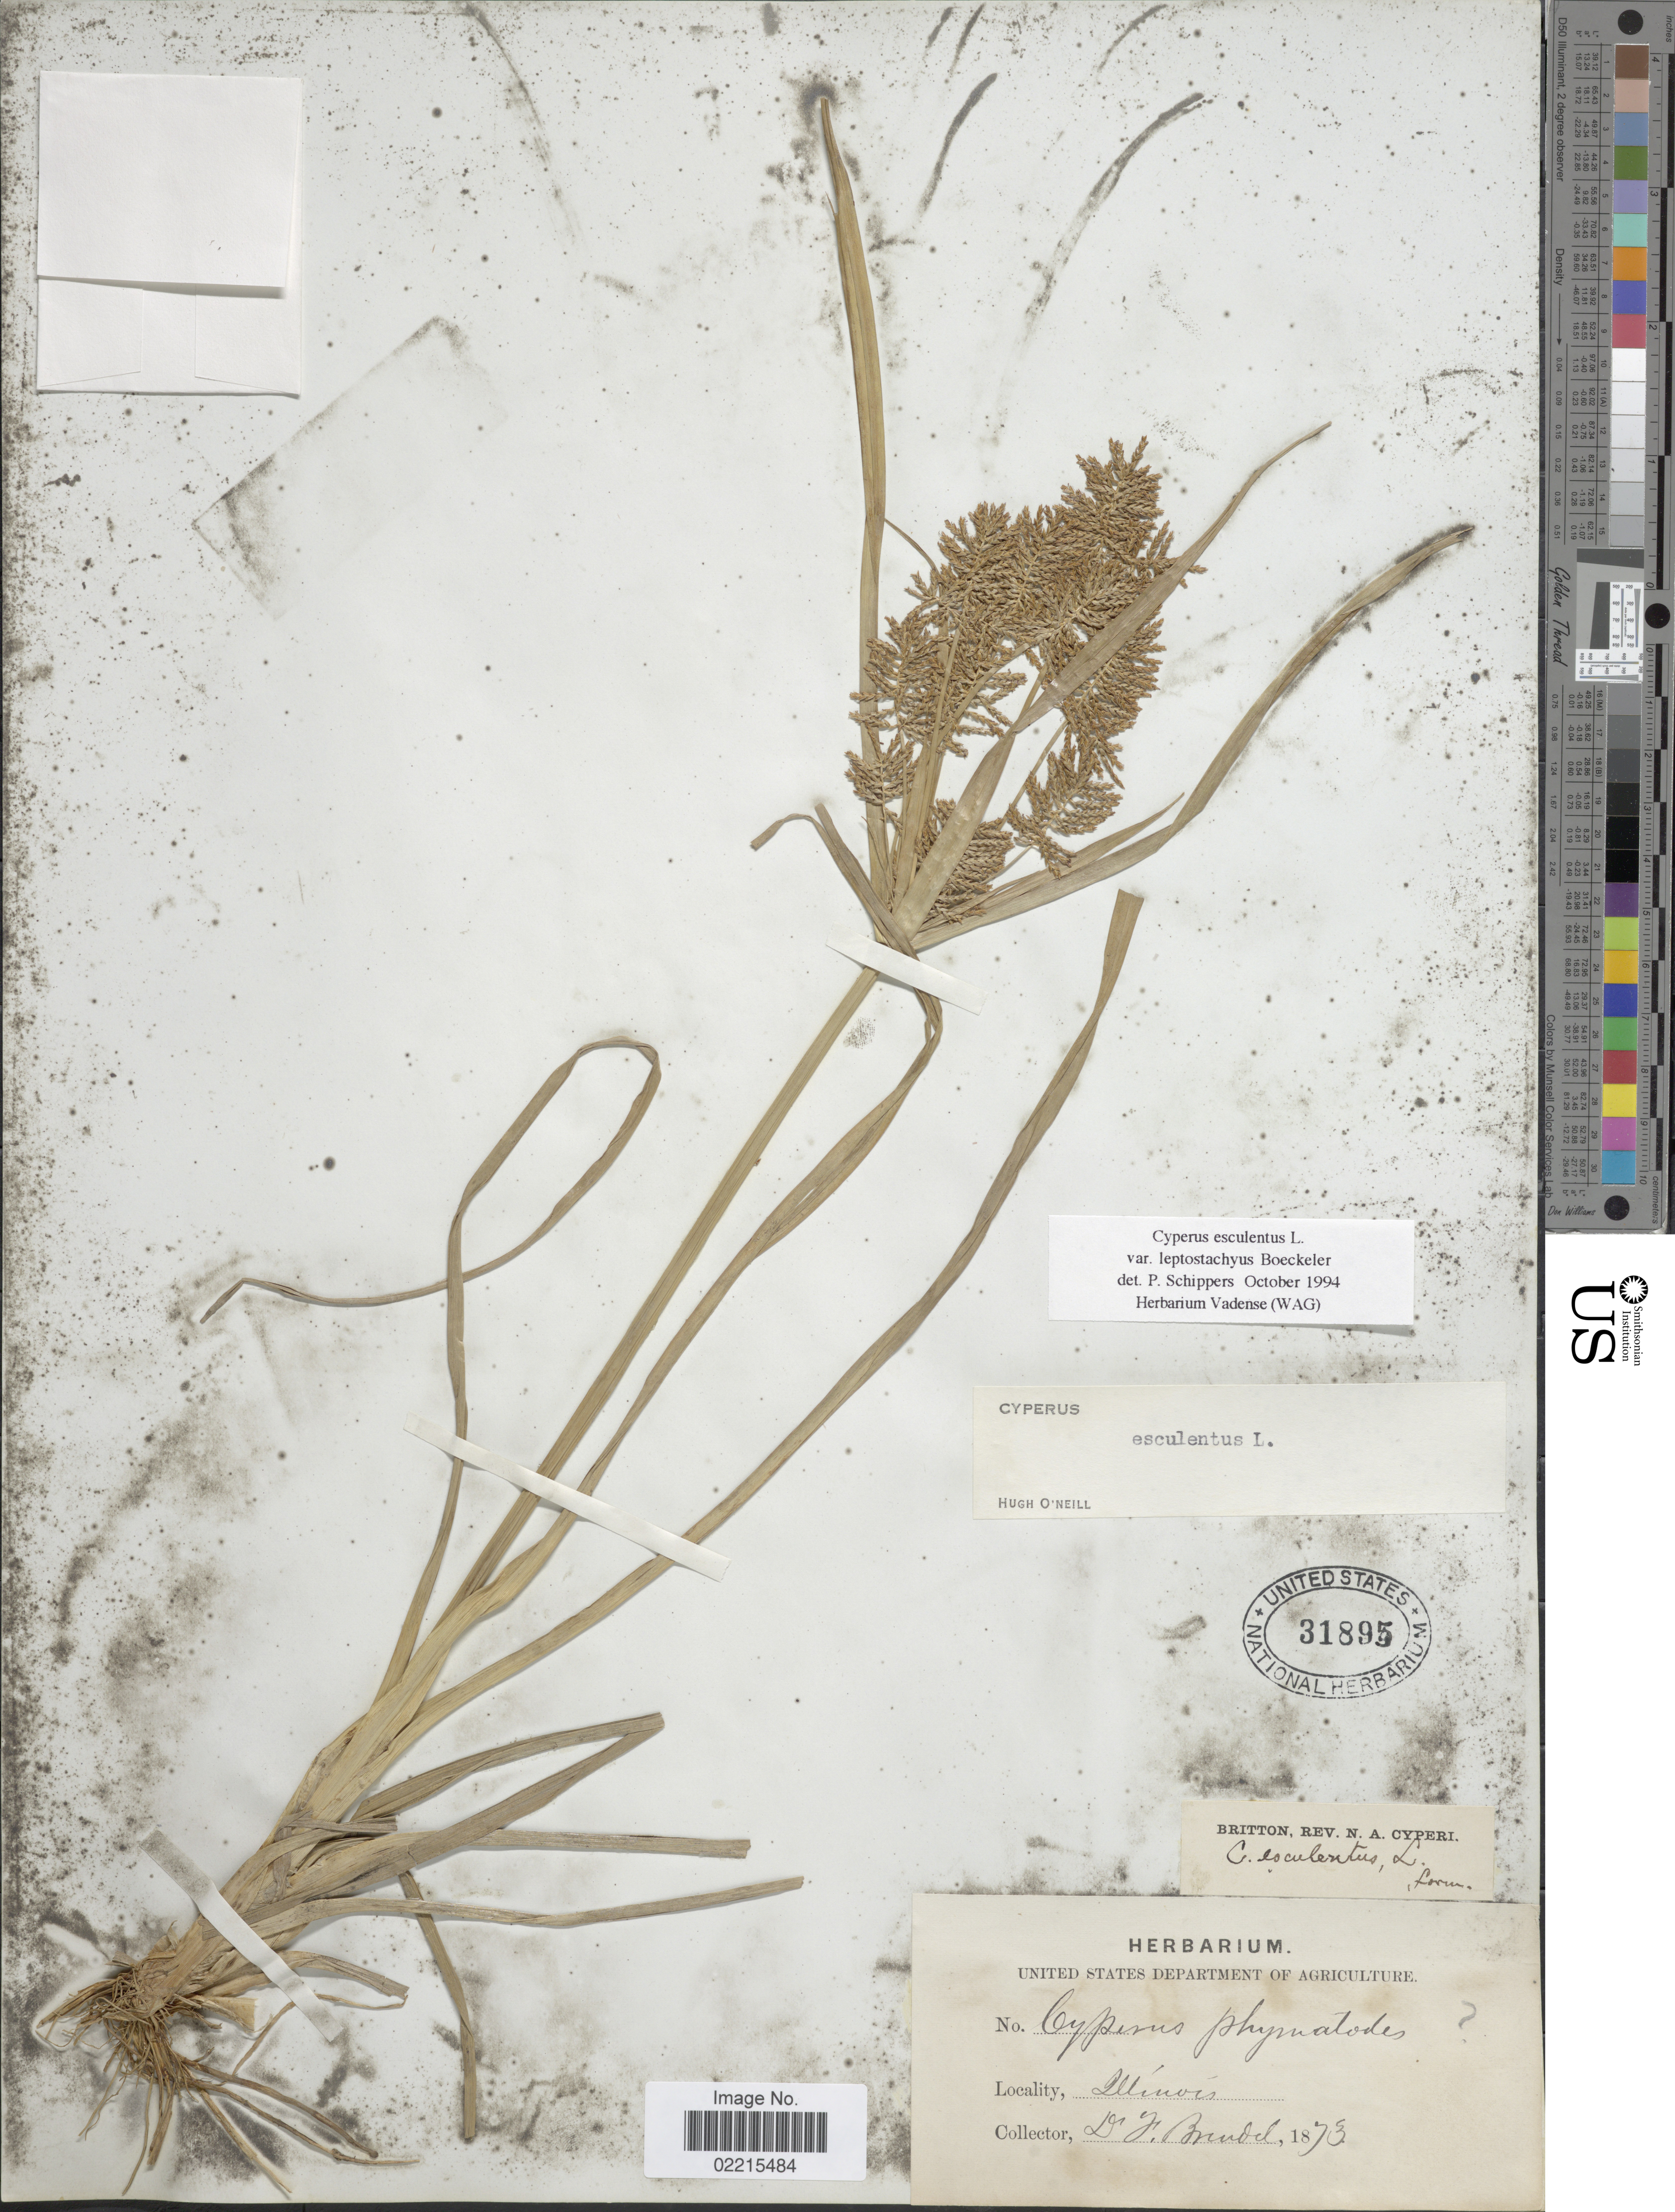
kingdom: Plantae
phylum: Tracheophyta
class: Liliopsida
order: Poales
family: Cyperaceae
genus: Cyperus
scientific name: Cyperus esculentus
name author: L.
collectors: F. Brendel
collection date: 1873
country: United States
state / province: Illinois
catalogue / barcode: US 31895